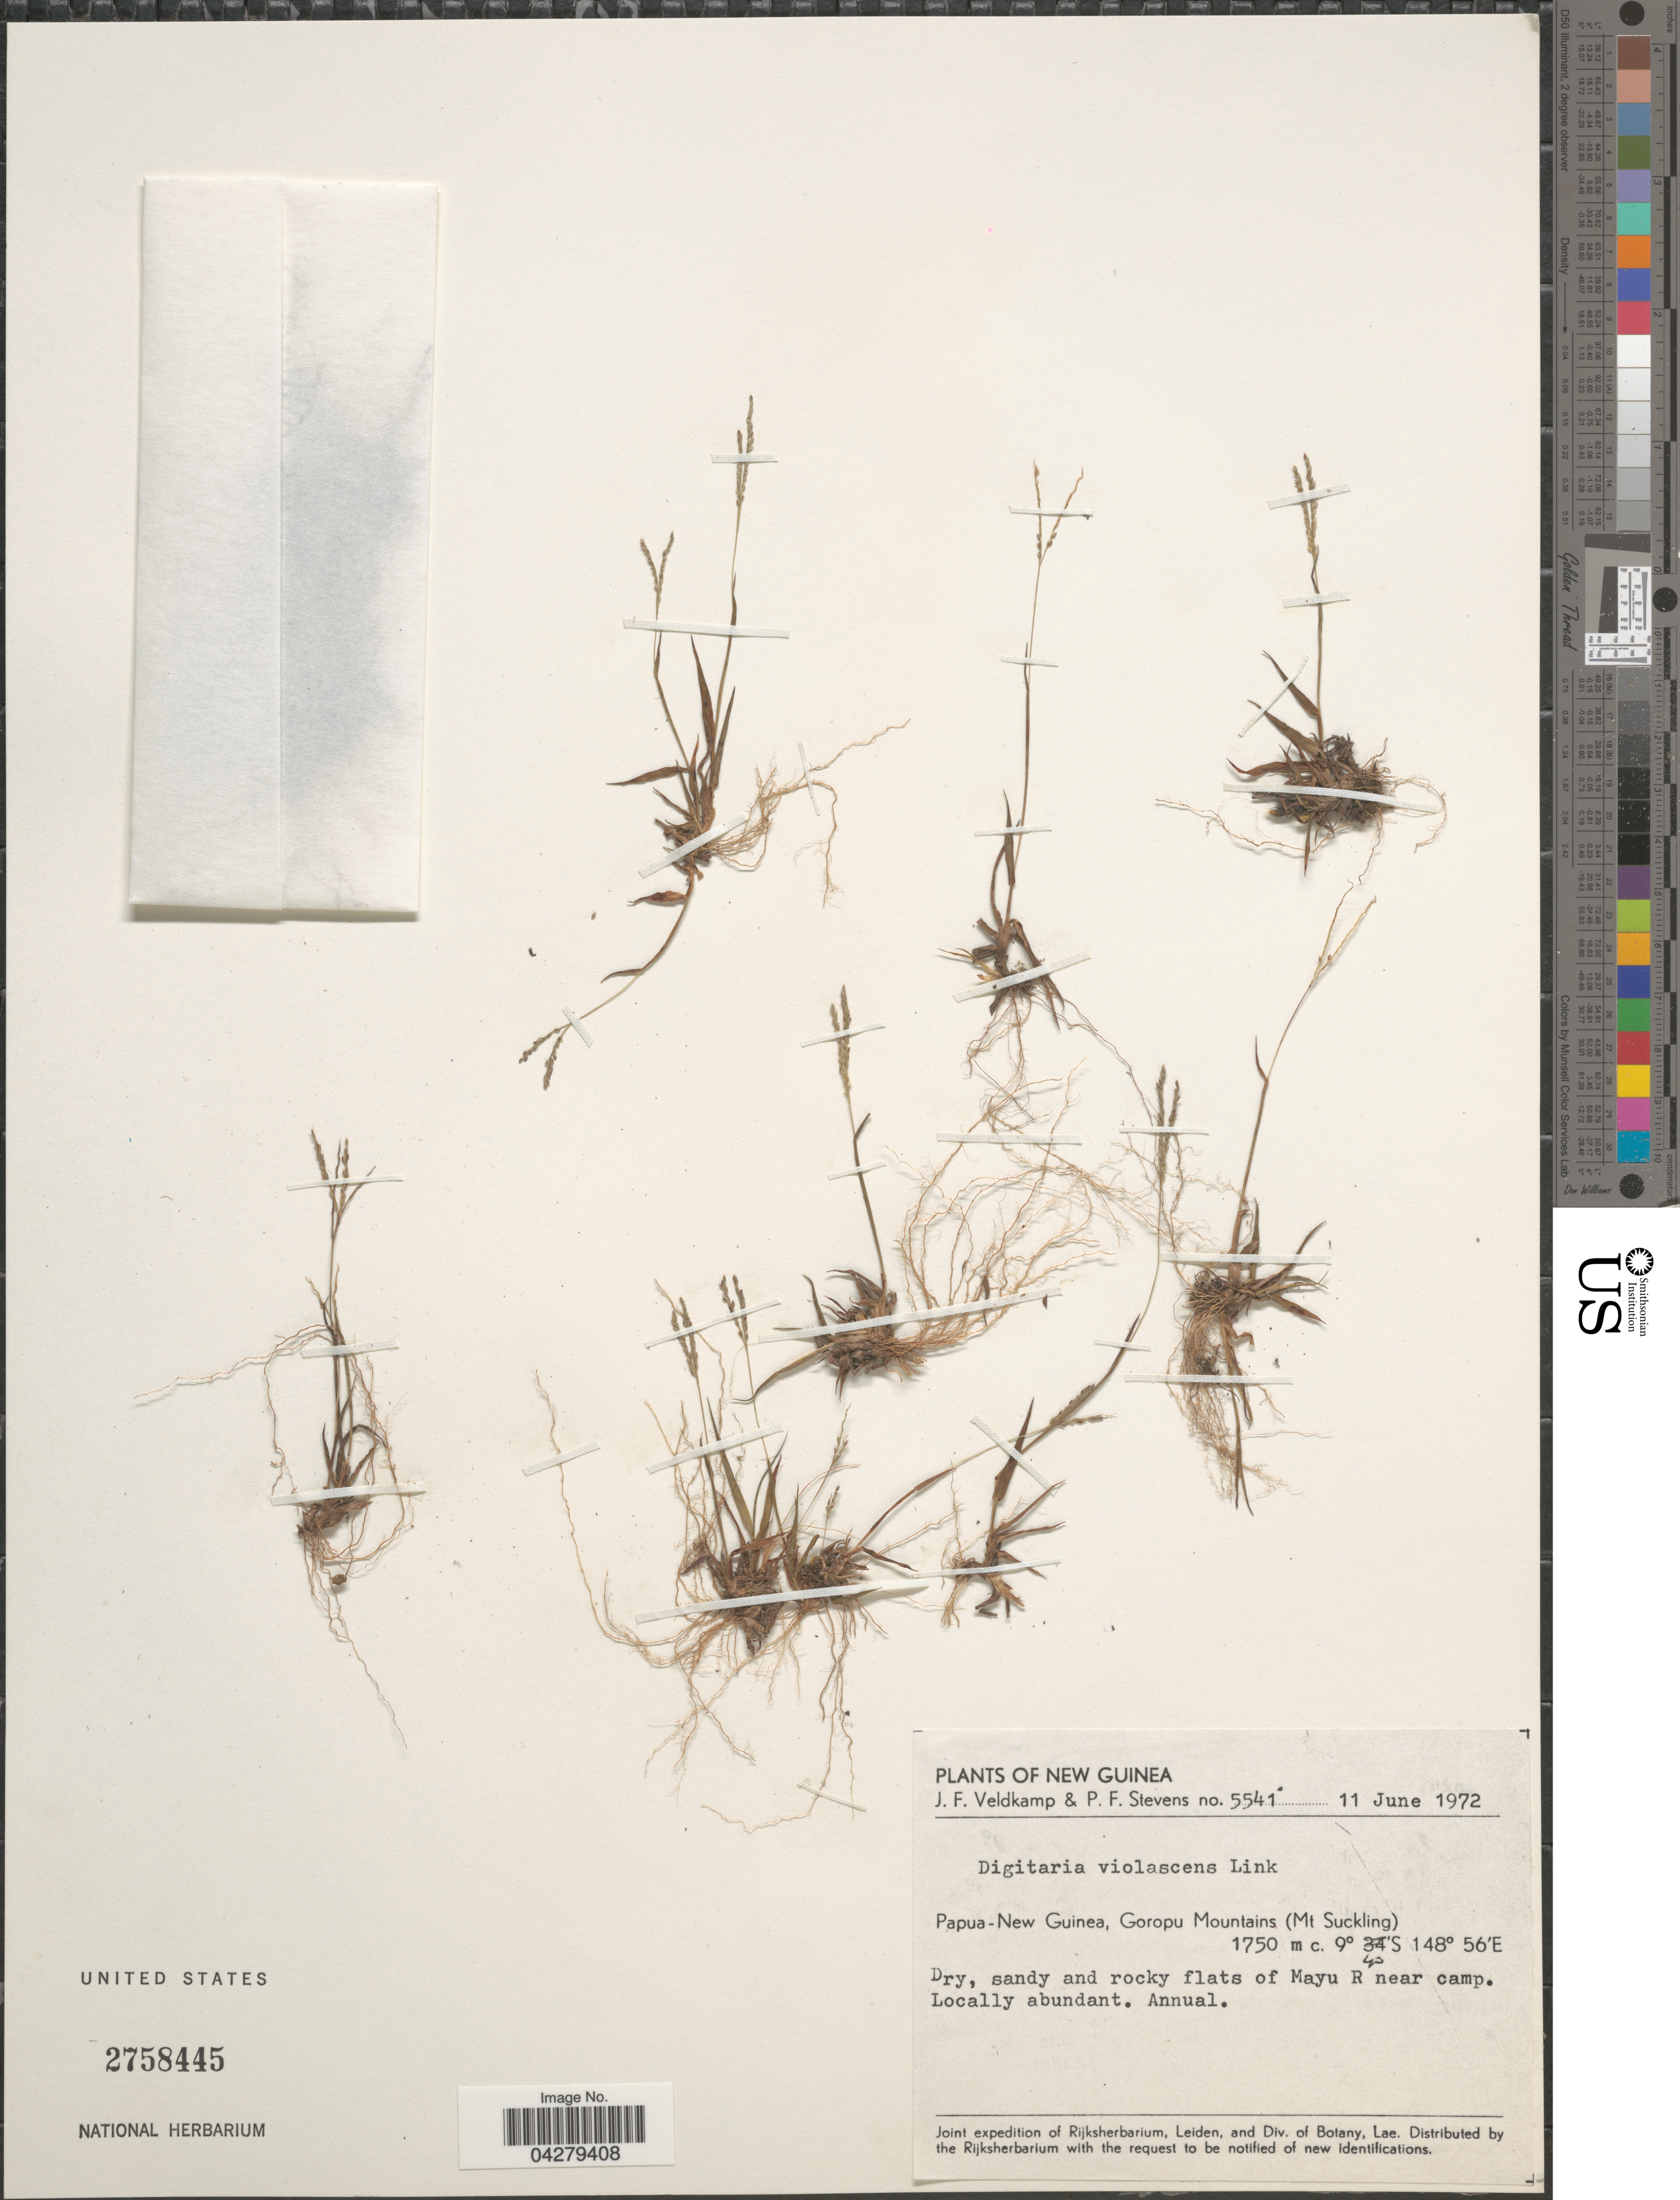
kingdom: Plantae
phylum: Tracheophyta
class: Liliopsida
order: Poales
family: Poaceae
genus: Digitaria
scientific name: Digitaria violascens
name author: Link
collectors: J. F. Veldkamp & P. F. Stevens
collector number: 5541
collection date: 1972-06-11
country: Papua New Guinea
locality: New Guinea. Goropu Mountains (Mt Suckling). Dry, sandy and rocky flats on Mayu R near camp. Joint expedition of Rijksherbarium, Leiden and Div. of Botany, Lae [unsure placement].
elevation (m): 1750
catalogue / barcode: US 2758445